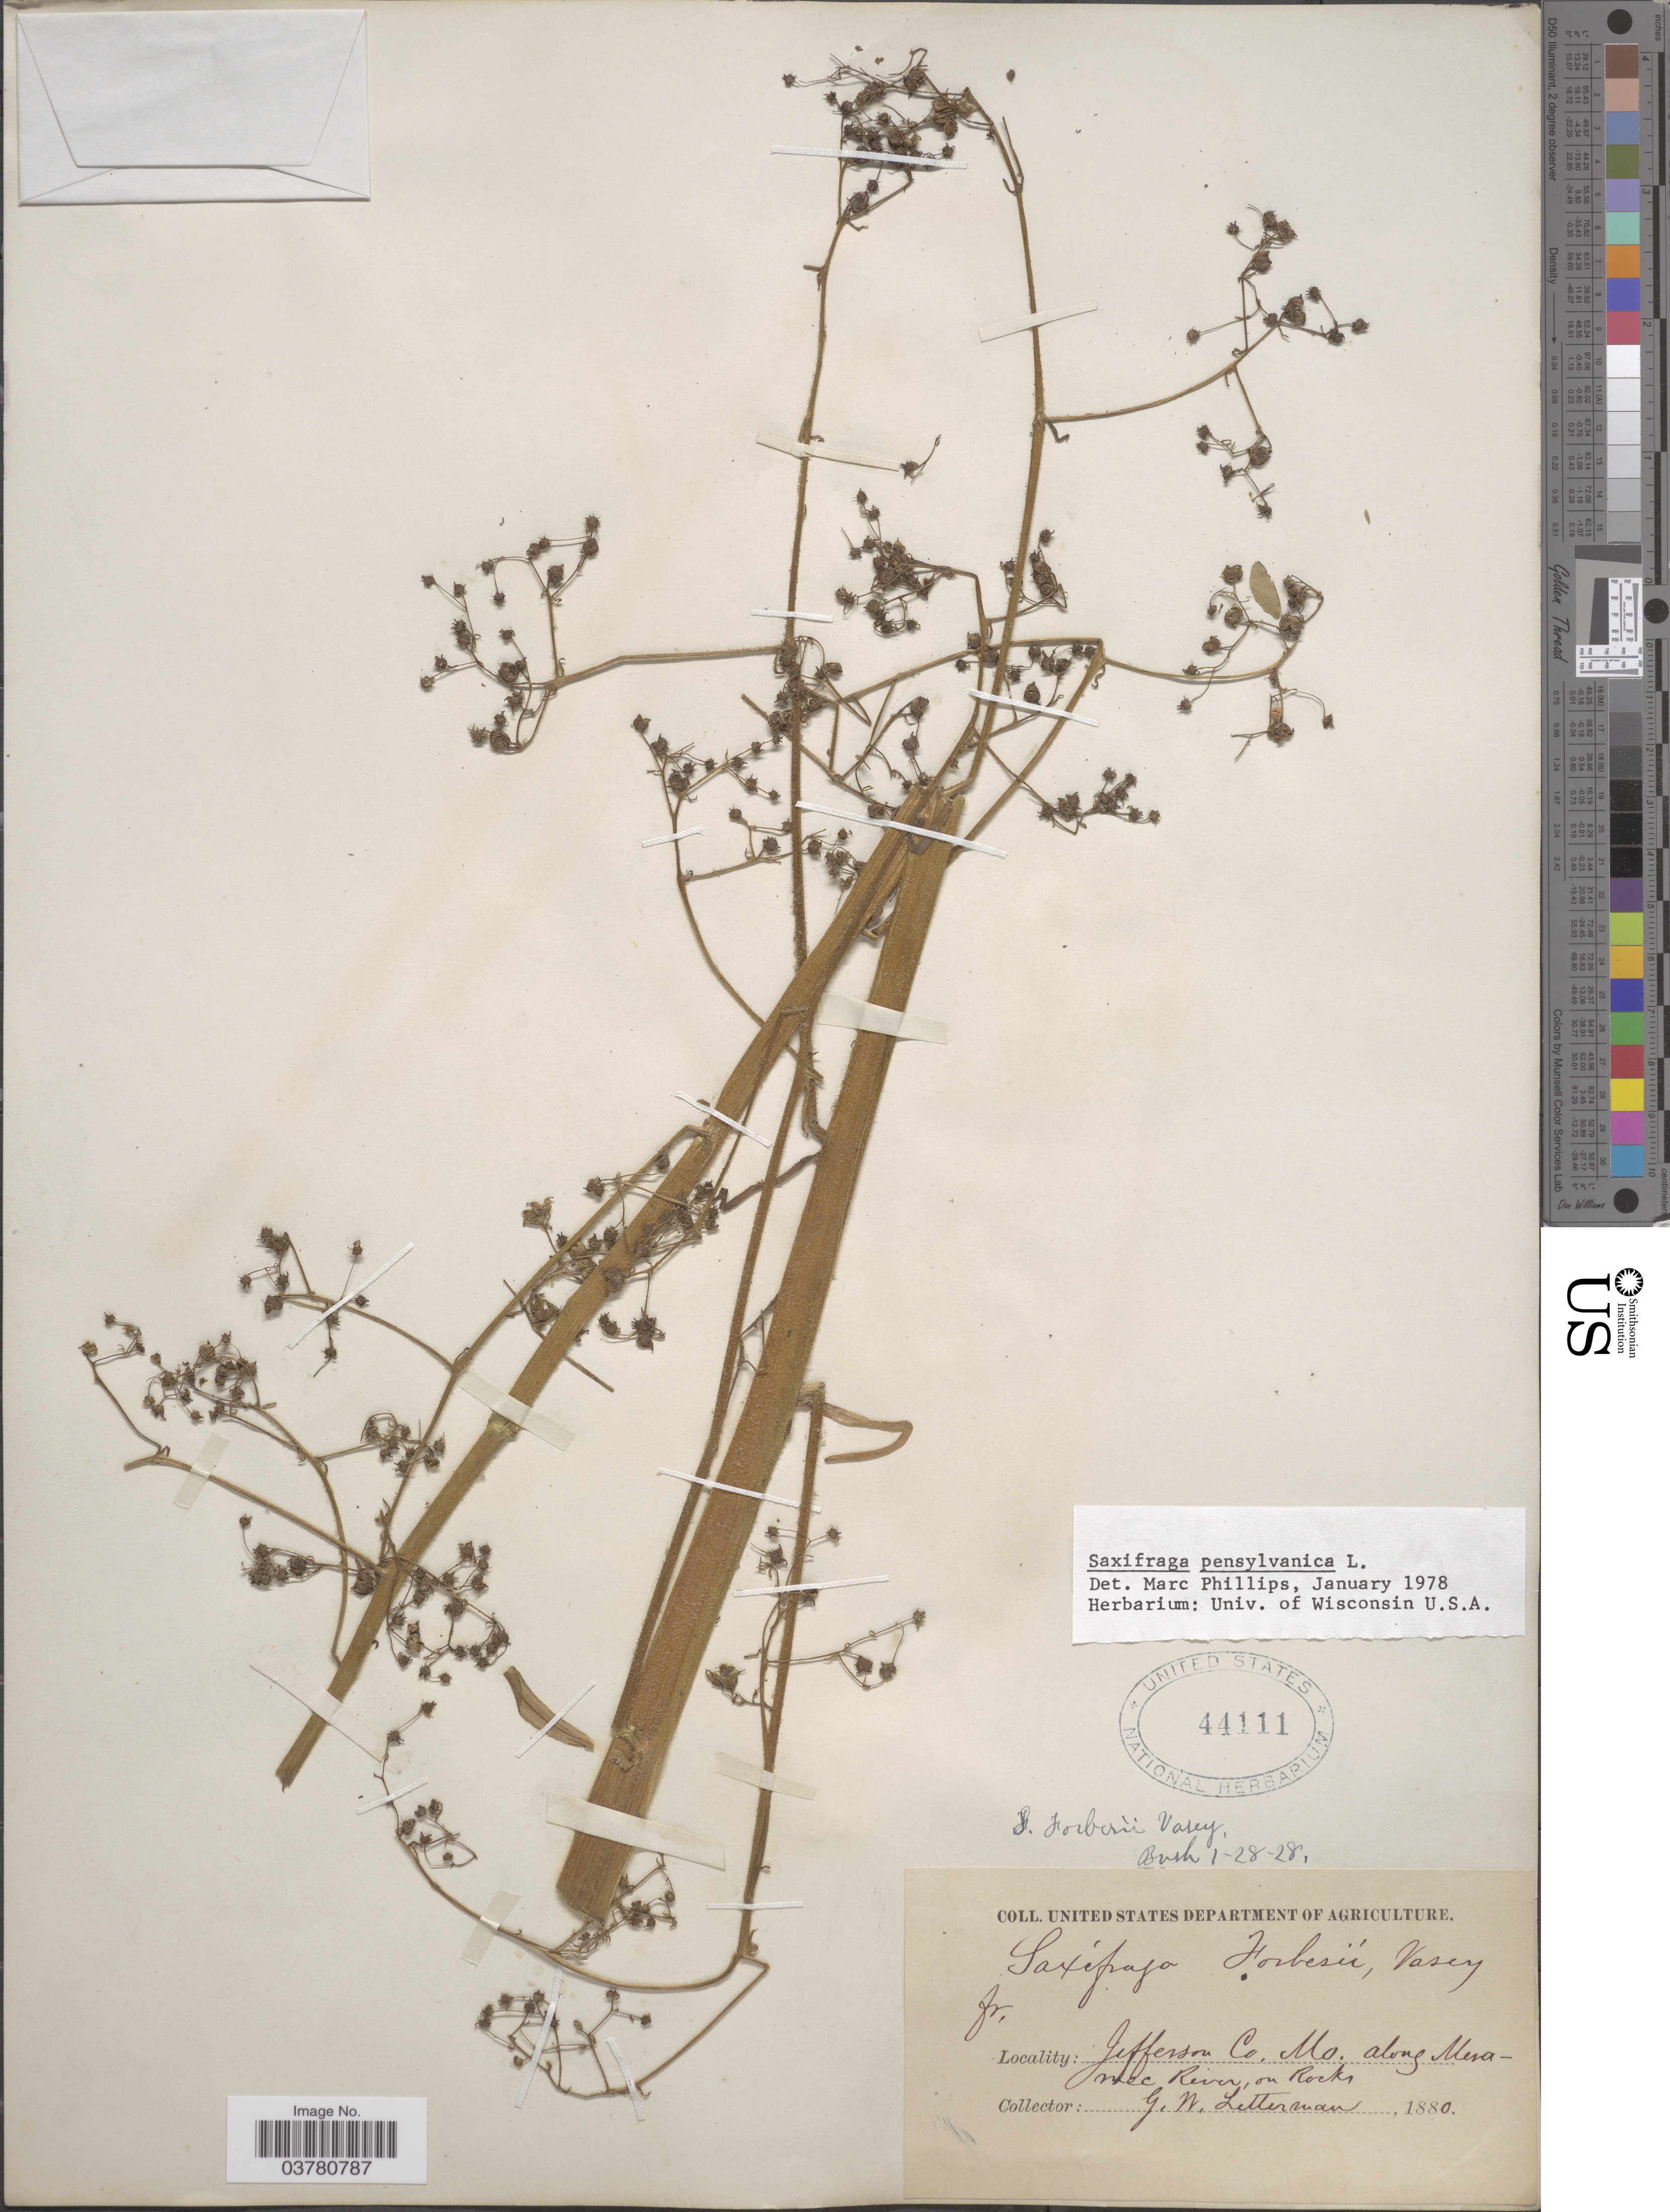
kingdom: Plantae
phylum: Tracheophyta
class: Magnoliopsida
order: Saxifragales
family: Saxifragaceae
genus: Micranthes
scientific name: Micranthes pensylvanica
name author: (L.) Haw.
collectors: G. W. Letterman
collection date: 1880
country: United States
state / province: Missouri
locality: Jefferson Co. Along Meramec River, on Rocks.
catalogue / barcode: US 44111